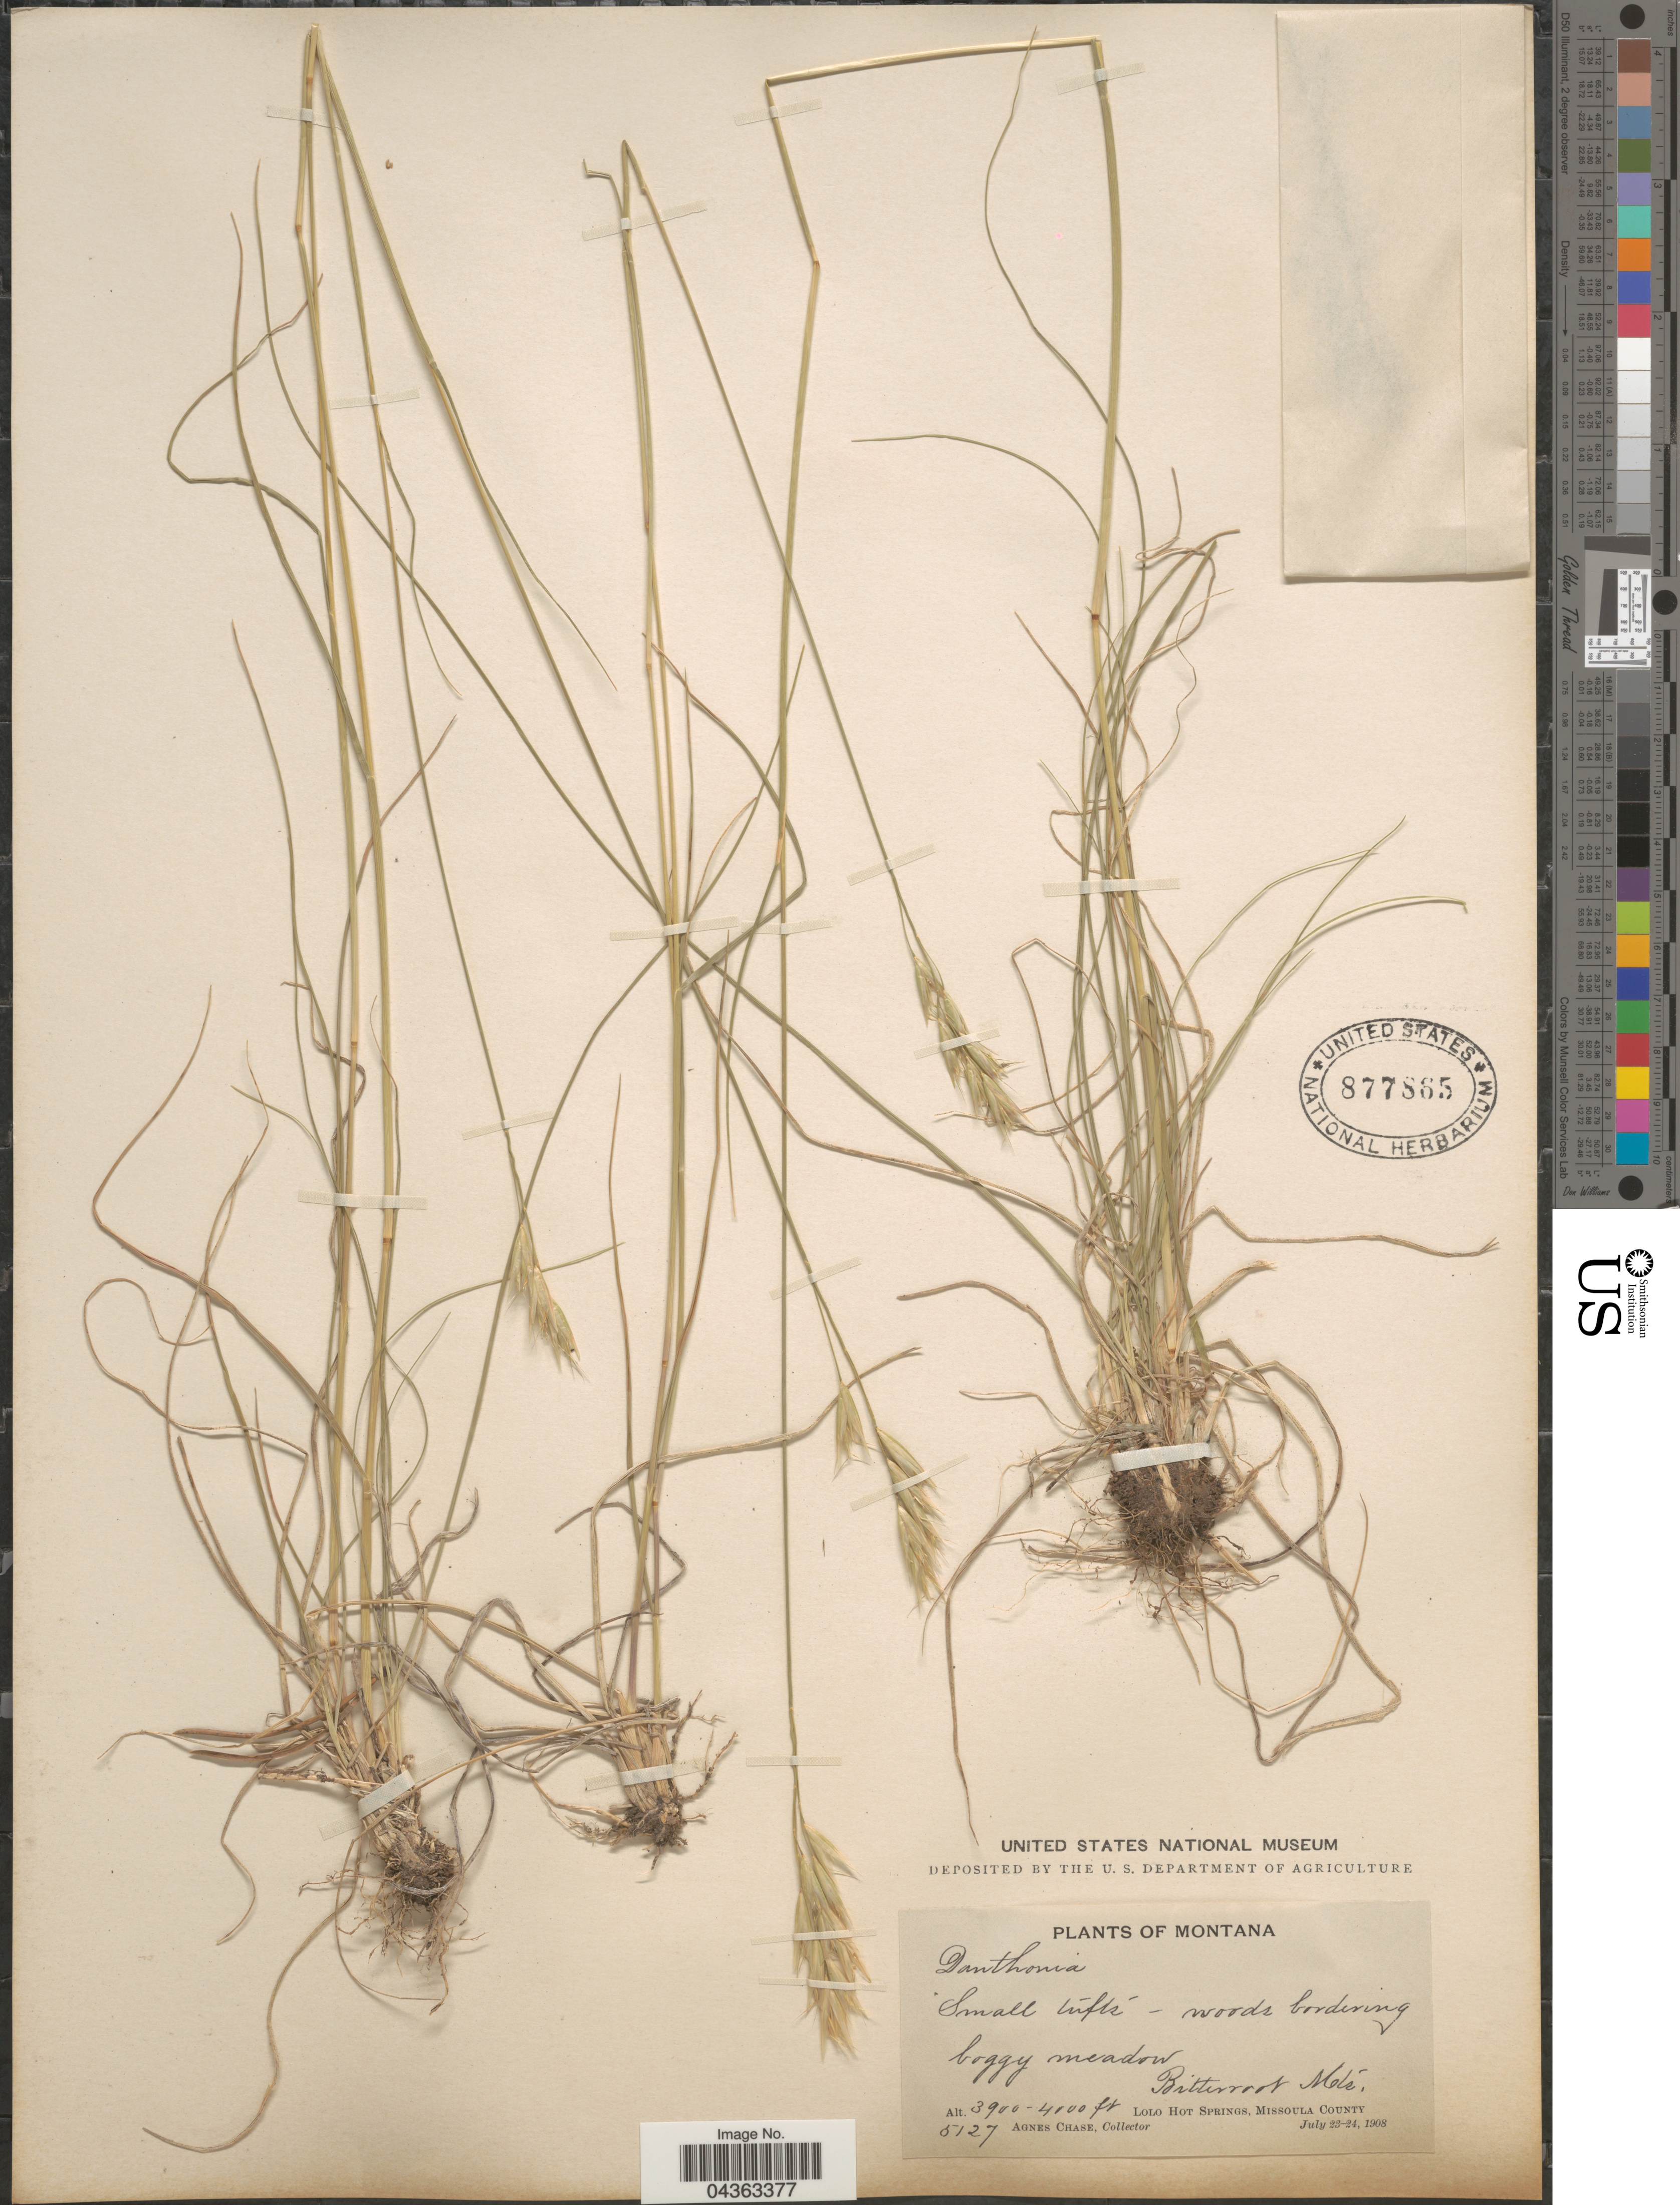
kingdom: Plantae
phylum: Tracheophyta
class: Liliopsida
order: Poales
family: Poaceae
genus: Danthonia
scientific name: Danthonia intermedia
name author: Vasey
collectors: A. Chase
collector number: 5127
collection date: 1908-07-23/1908-07-24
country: United States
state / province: Montana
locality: Woods bordering boggy meadow. Bitterroot Mts. Lolo Hot Springs, Missoula County.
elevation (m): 1189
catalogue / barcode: US 877865